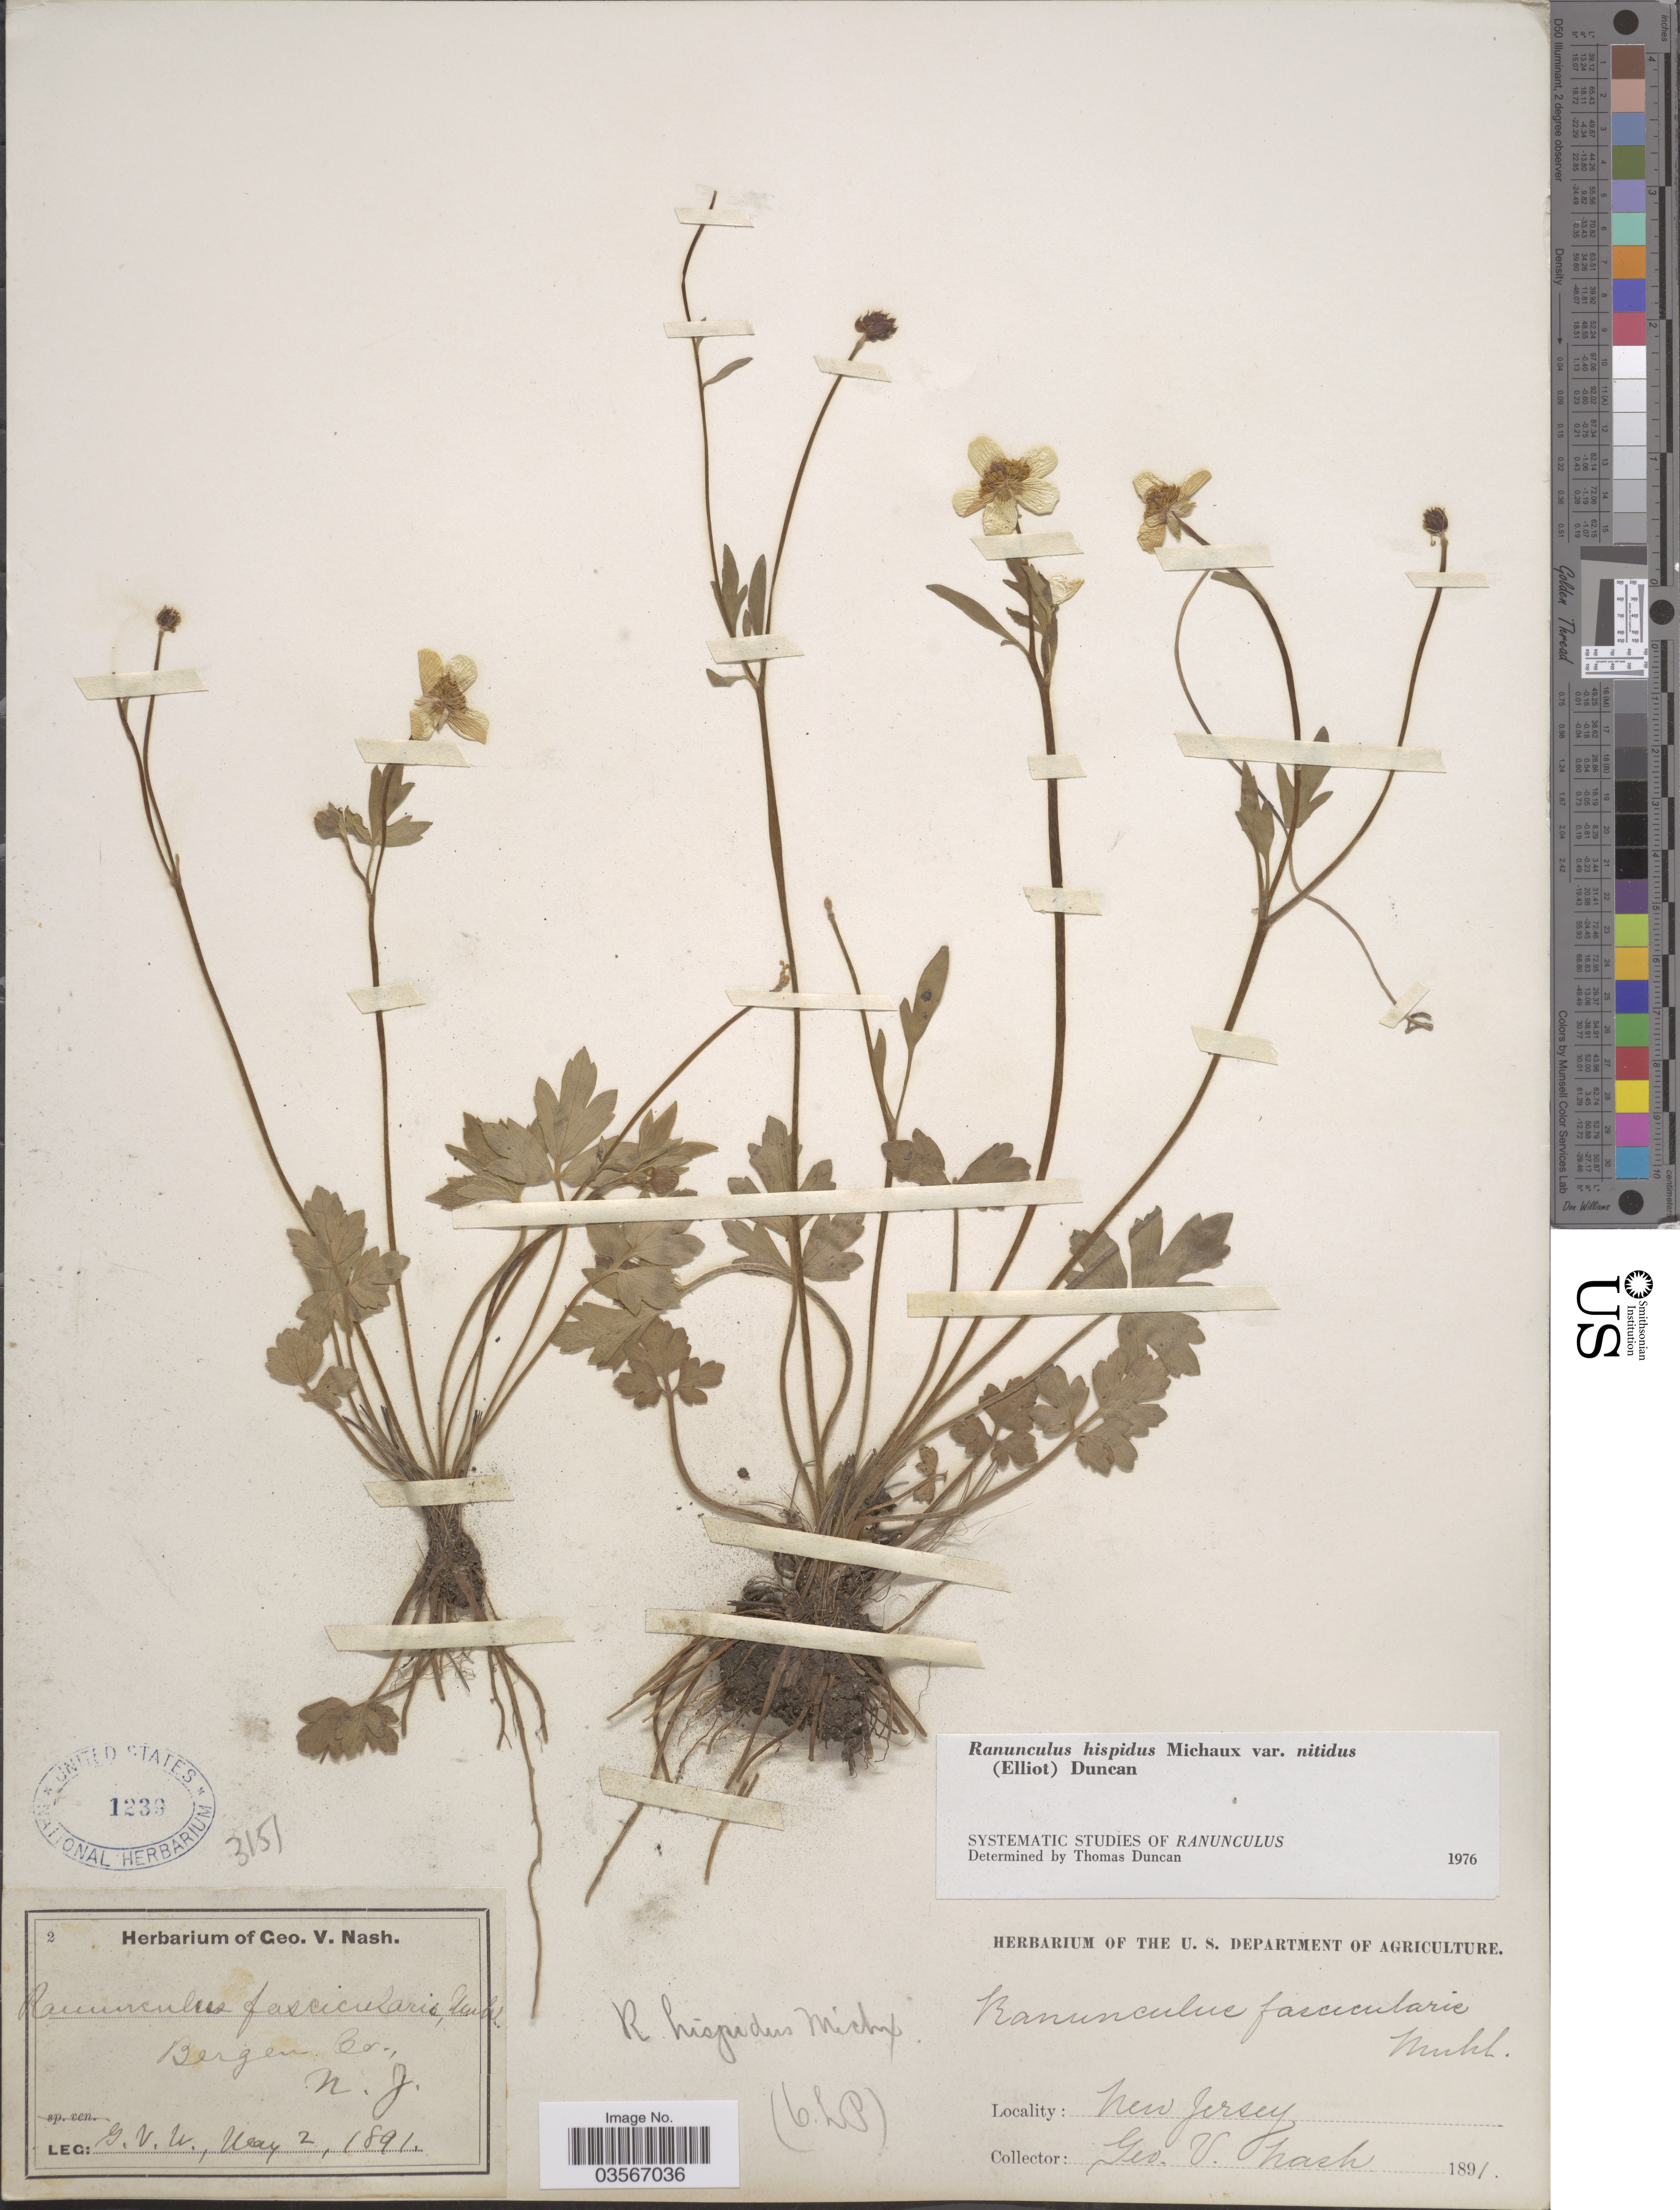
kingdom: Plantae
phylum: Tracheophyta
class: Magnoliopsida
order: Ranunculales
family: Ranunculaceae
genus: Ranunculus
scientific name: Ranunculus hispidus var. nitidus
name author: (Chapm.) T. Duncan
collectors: G. V. Nash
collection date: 1891-05-02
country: United States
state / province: New Jersey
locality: Bergen Co.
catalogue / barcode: US 1239